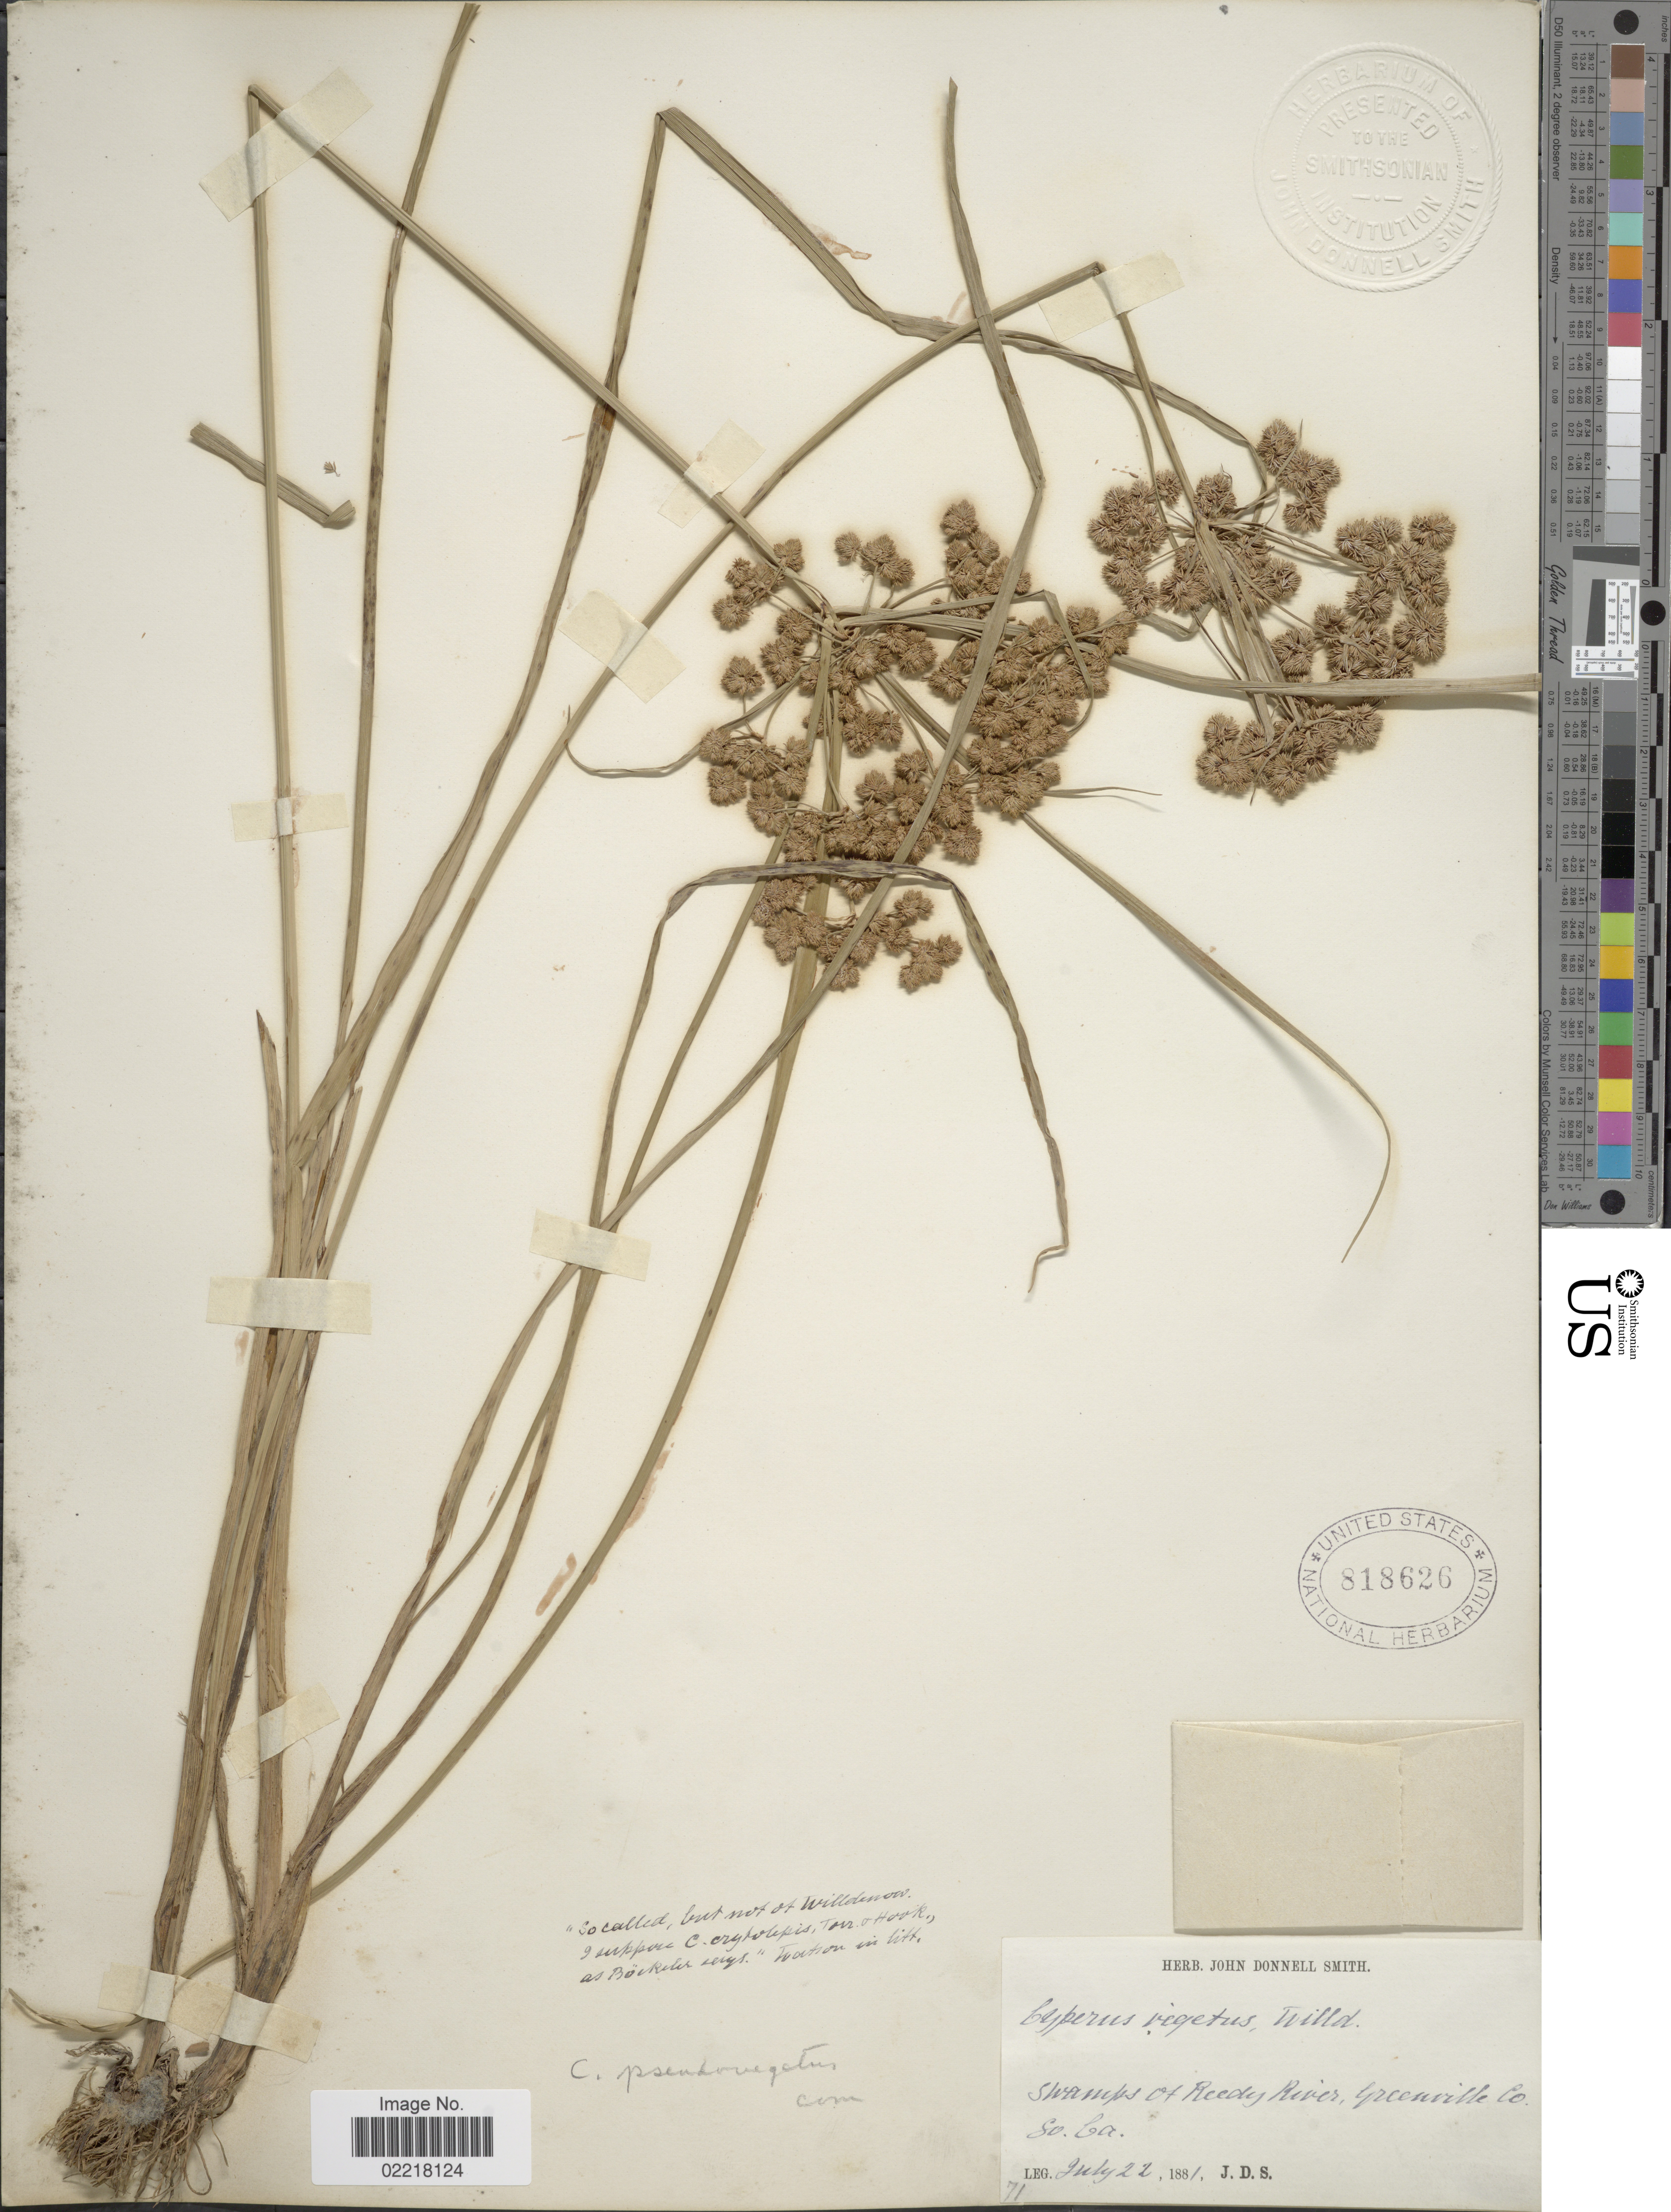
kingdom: Plantae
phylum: Tracheophyta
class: Liliopsida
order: Poales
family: Cyperaceae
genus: Cyperus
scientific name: Cyperus pseudovegetus Steud.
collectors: J. Donnell Smith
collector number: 71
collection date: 1881-07-22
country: United States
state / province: South Carolina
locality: Swamps of Reedy River, Greenville Co.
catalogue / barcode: US 818626